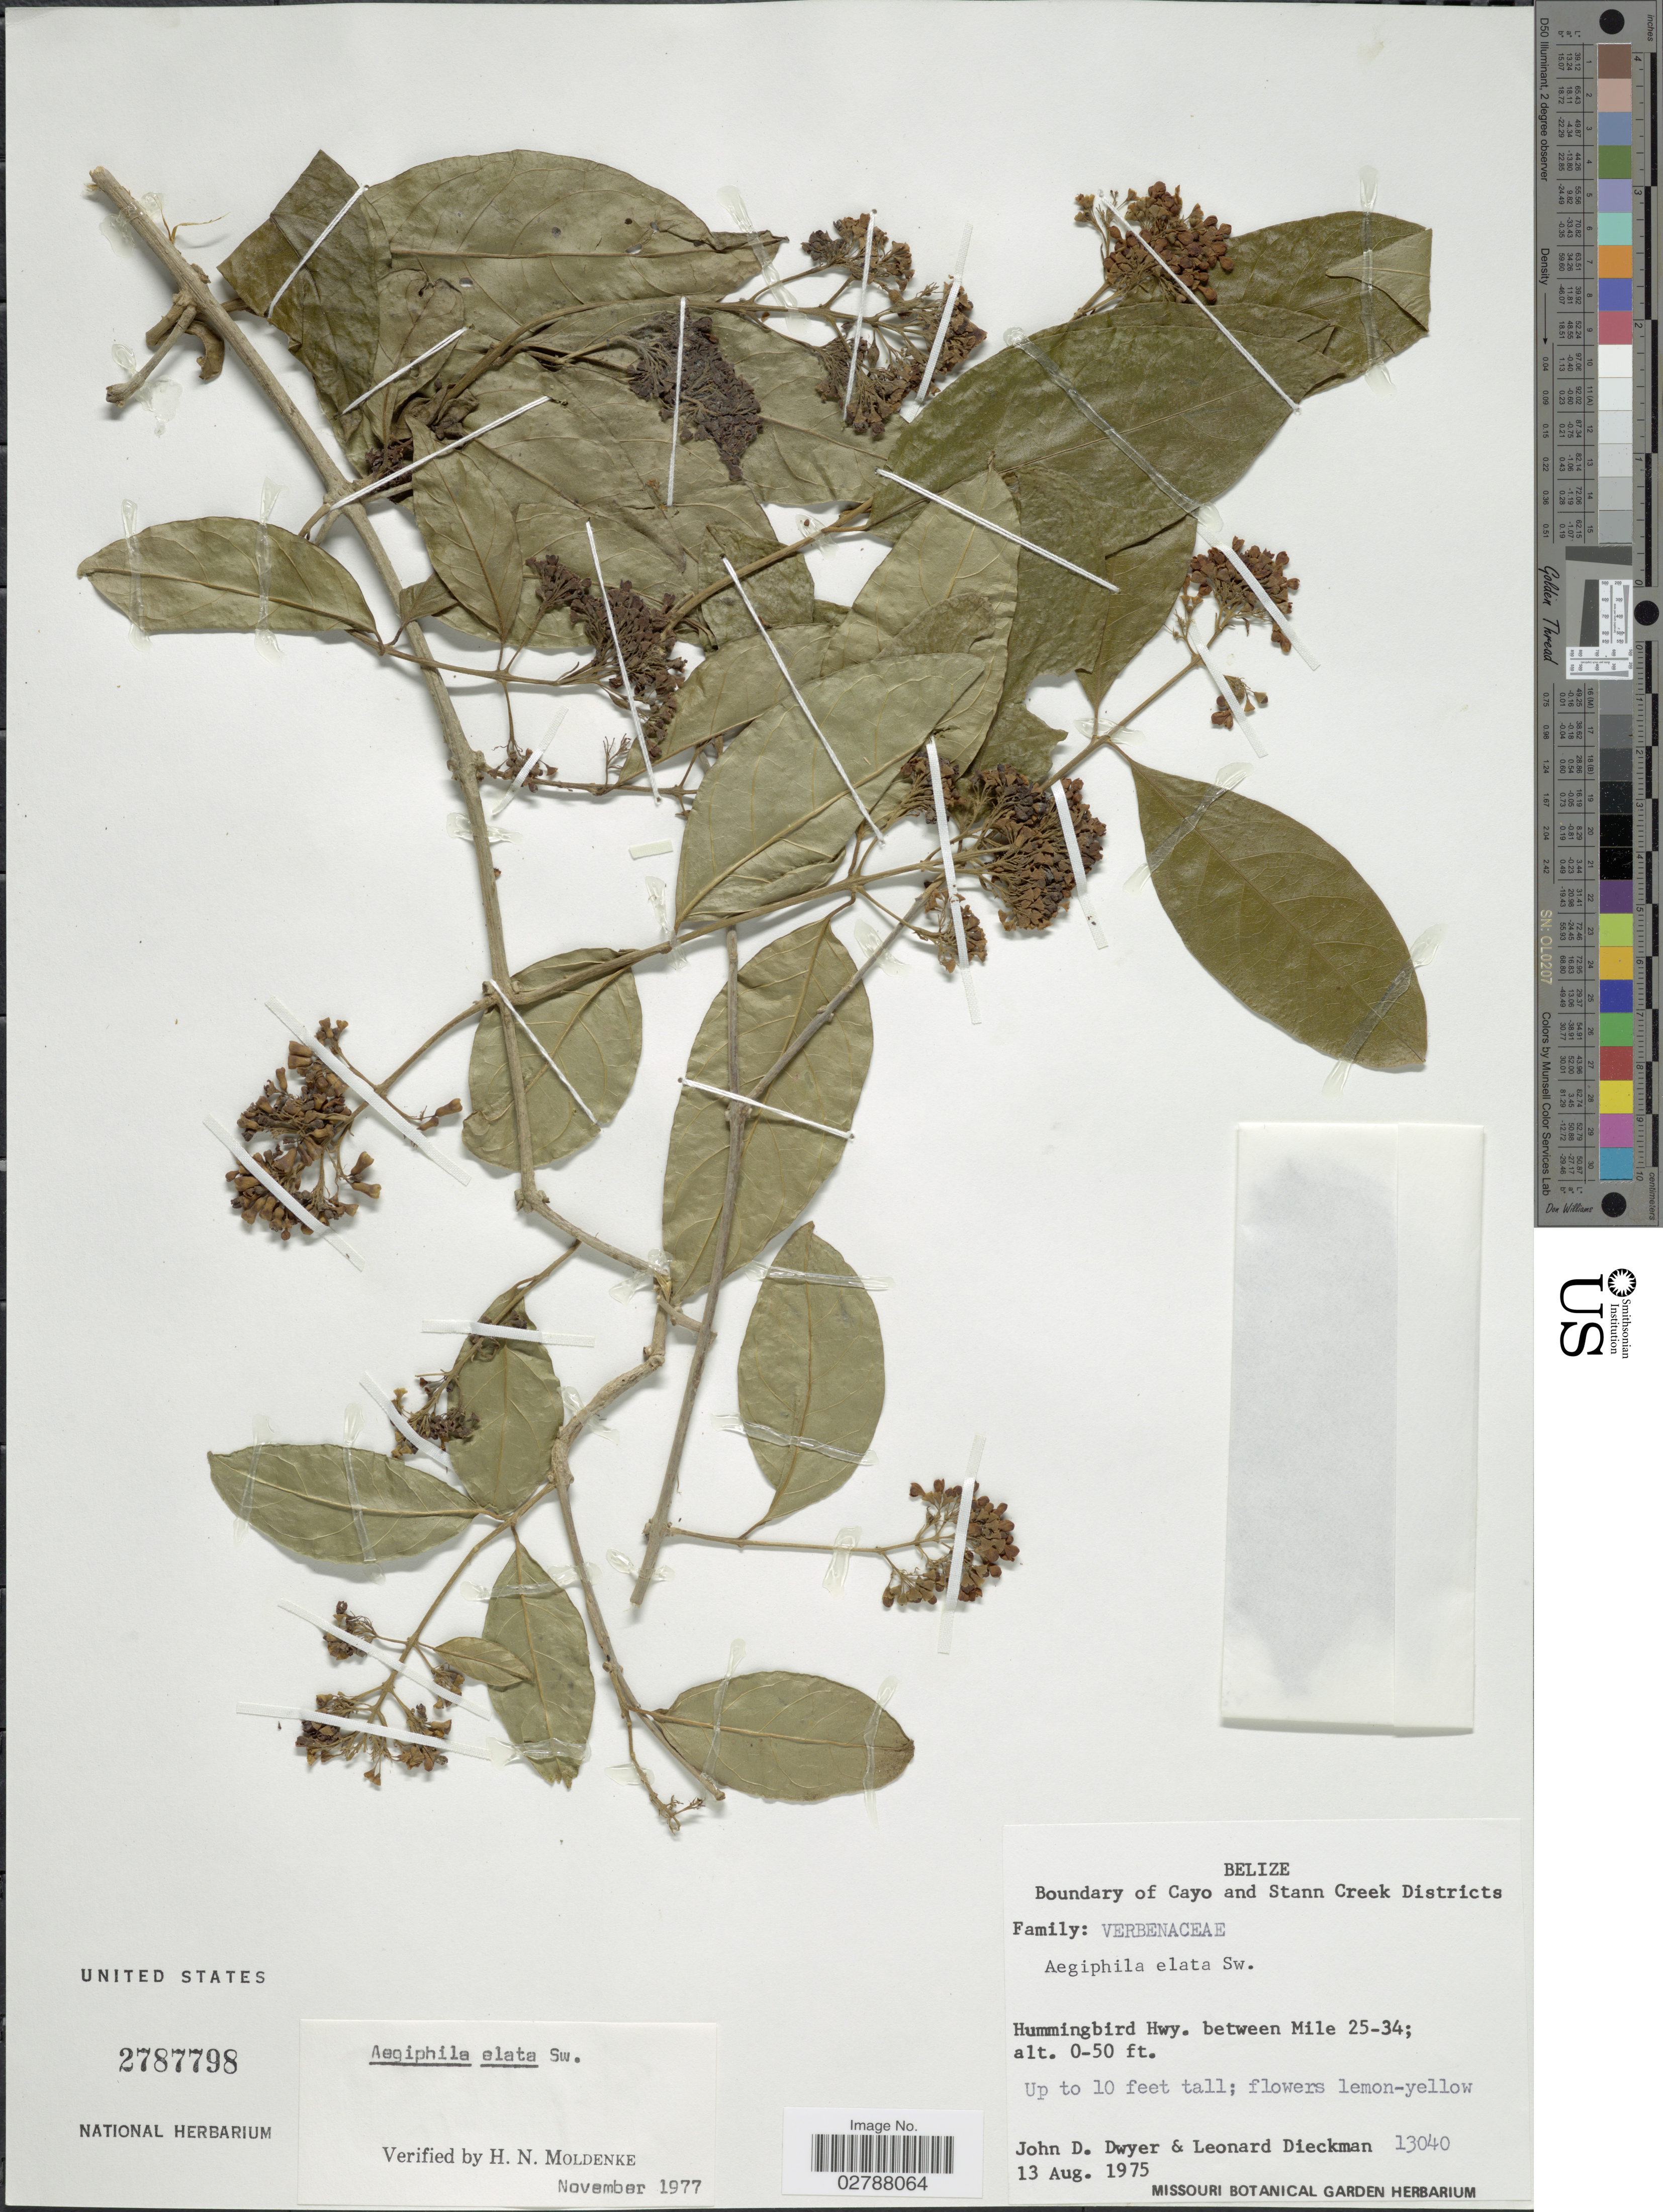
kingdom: Plantae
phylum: Tracheophyta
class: Magnoliopsida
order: Lamiales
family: Lamiaceae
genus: Aegiphila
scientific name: Aegiphila elata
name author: Sw.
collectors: J. D. Dwyer & L. Dieckman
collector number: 13040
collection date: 1975-08-13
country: Belize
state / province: Cayo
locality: Boundary of Cayo and Stann Creek Districts. Hummingbird Hwy. between Mile 25-34.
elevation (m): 0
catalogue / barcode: US 2787798